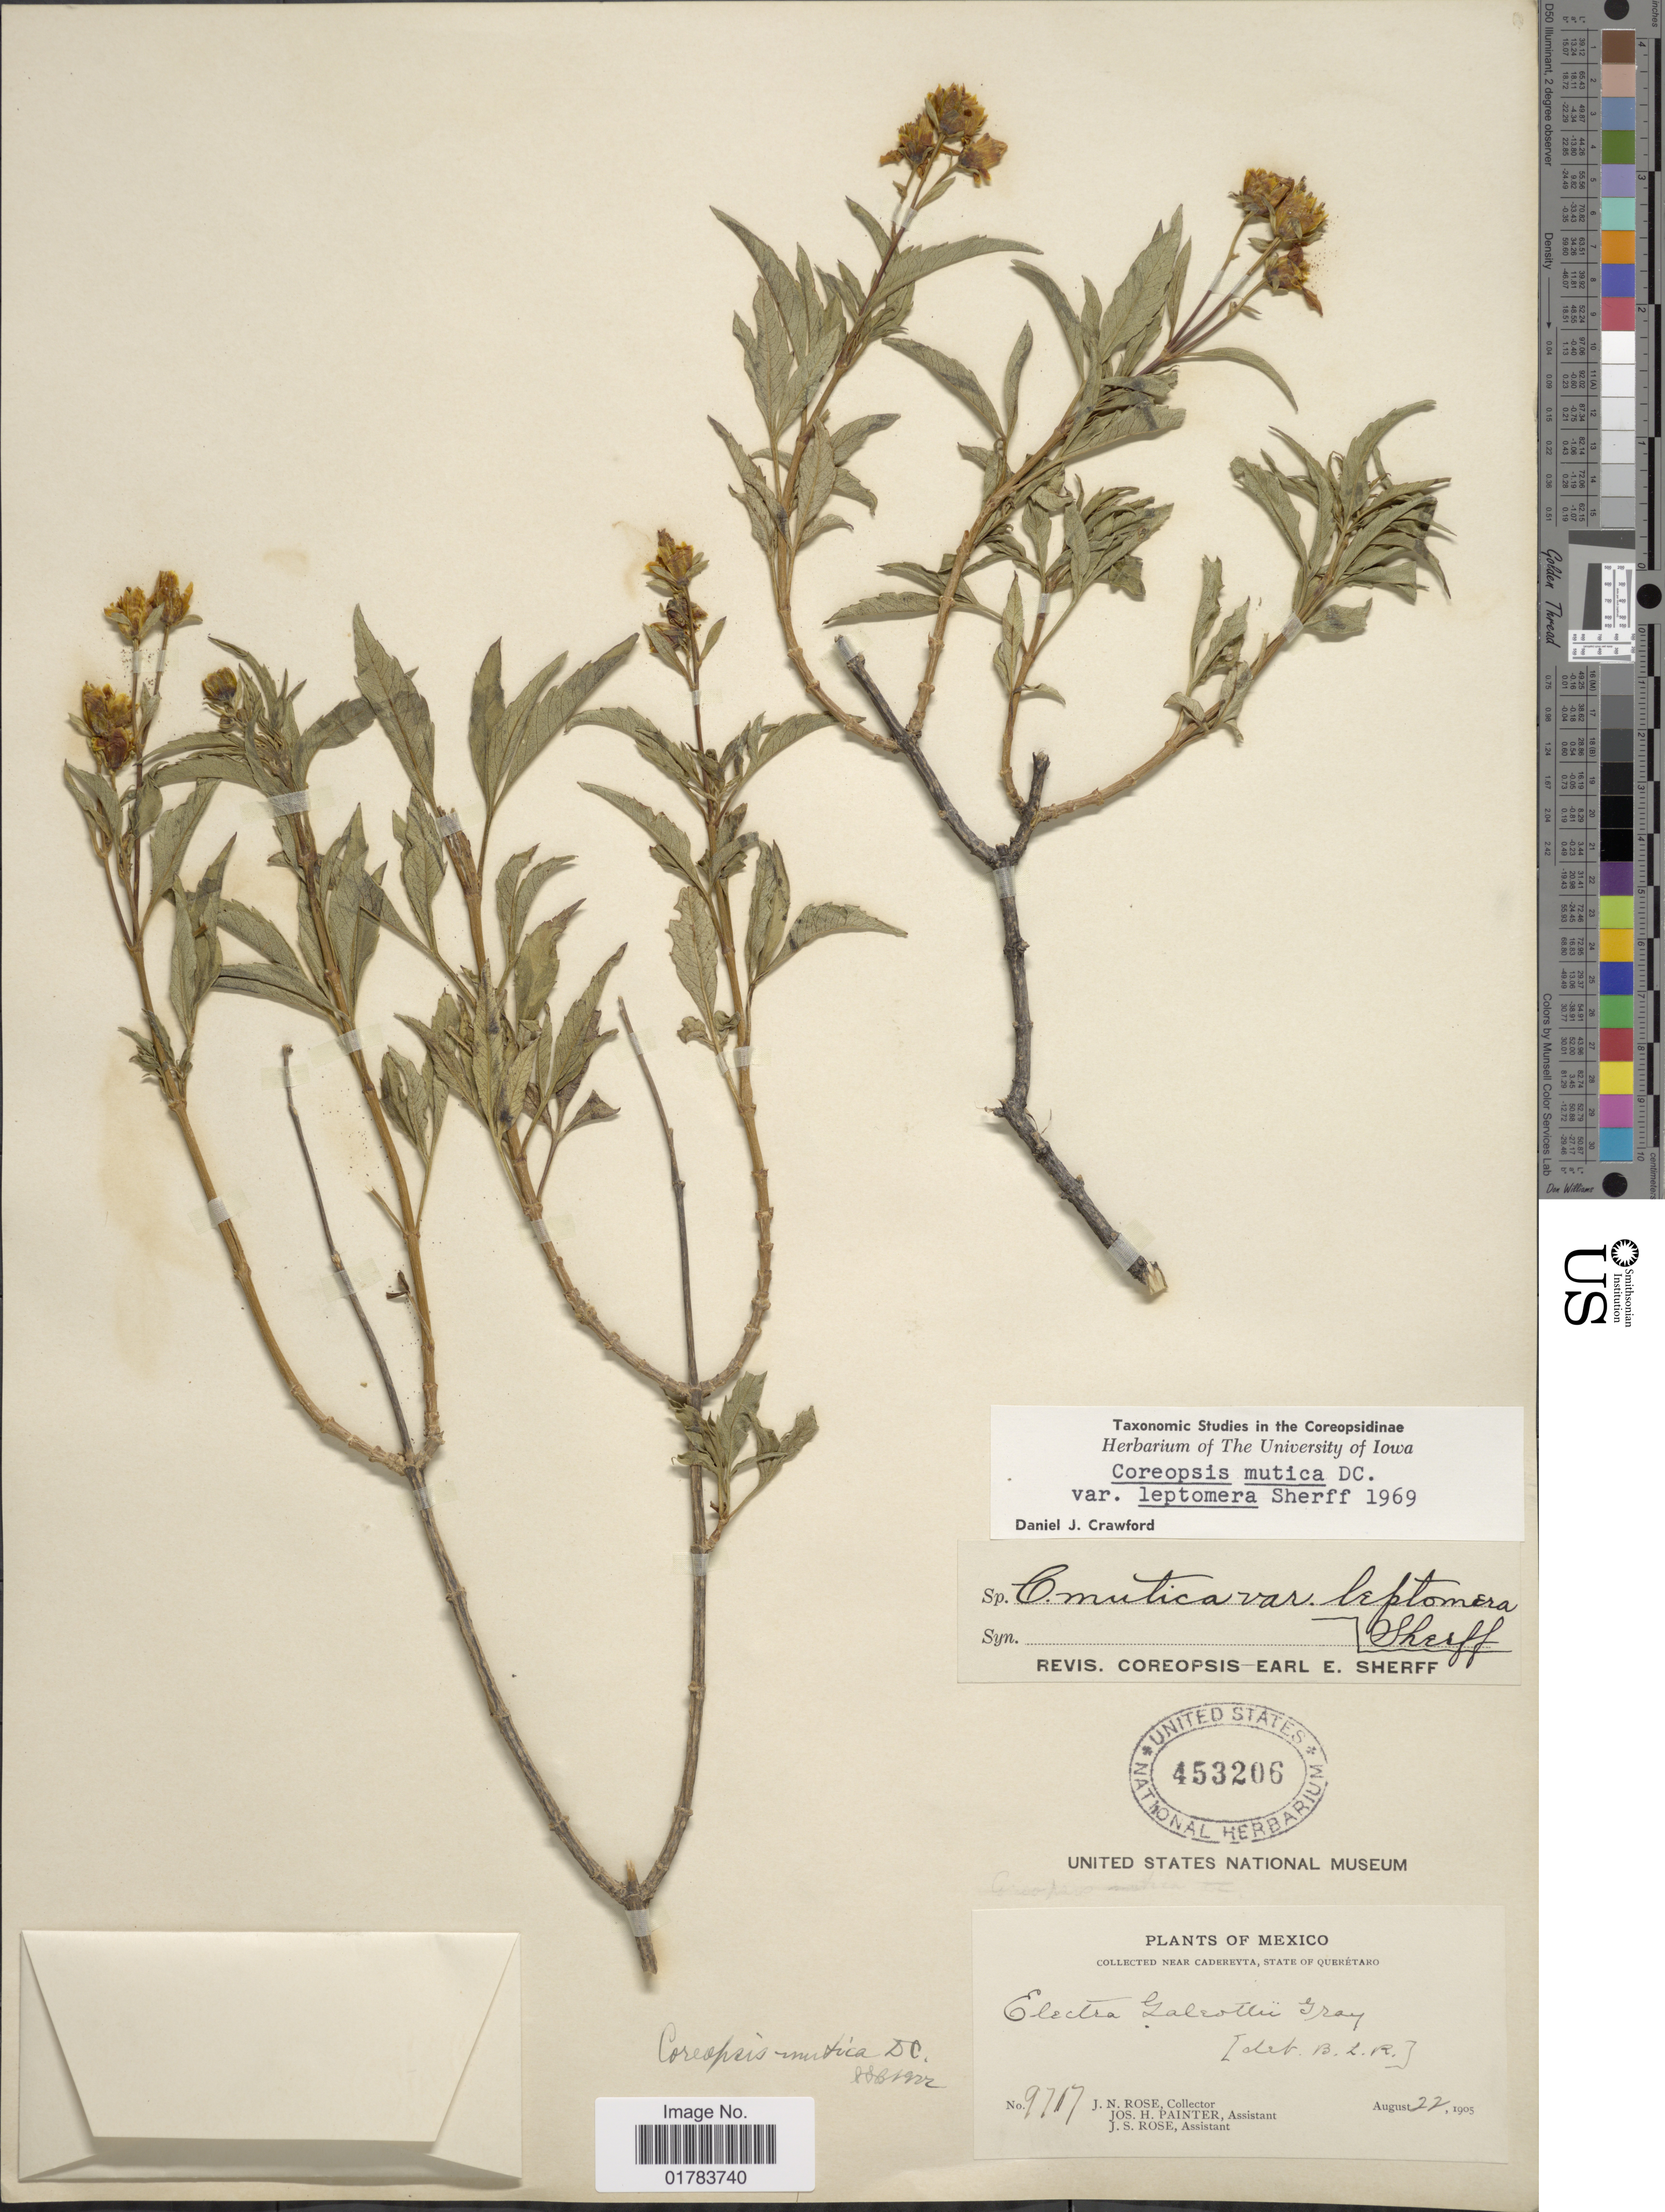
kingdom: Plantae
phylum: Tracheophyta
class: Magnoliopsida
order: Asterales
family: Asteraceae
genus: Coreopsis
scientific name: Coreopsis mutica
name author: DC.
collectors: J. N. Rose, J. H. Painter & J. S. Rose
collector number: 9717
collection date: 1905-08-22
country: Mexico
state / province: Querétaro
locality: Near Cadereyta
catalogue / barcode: US 453206